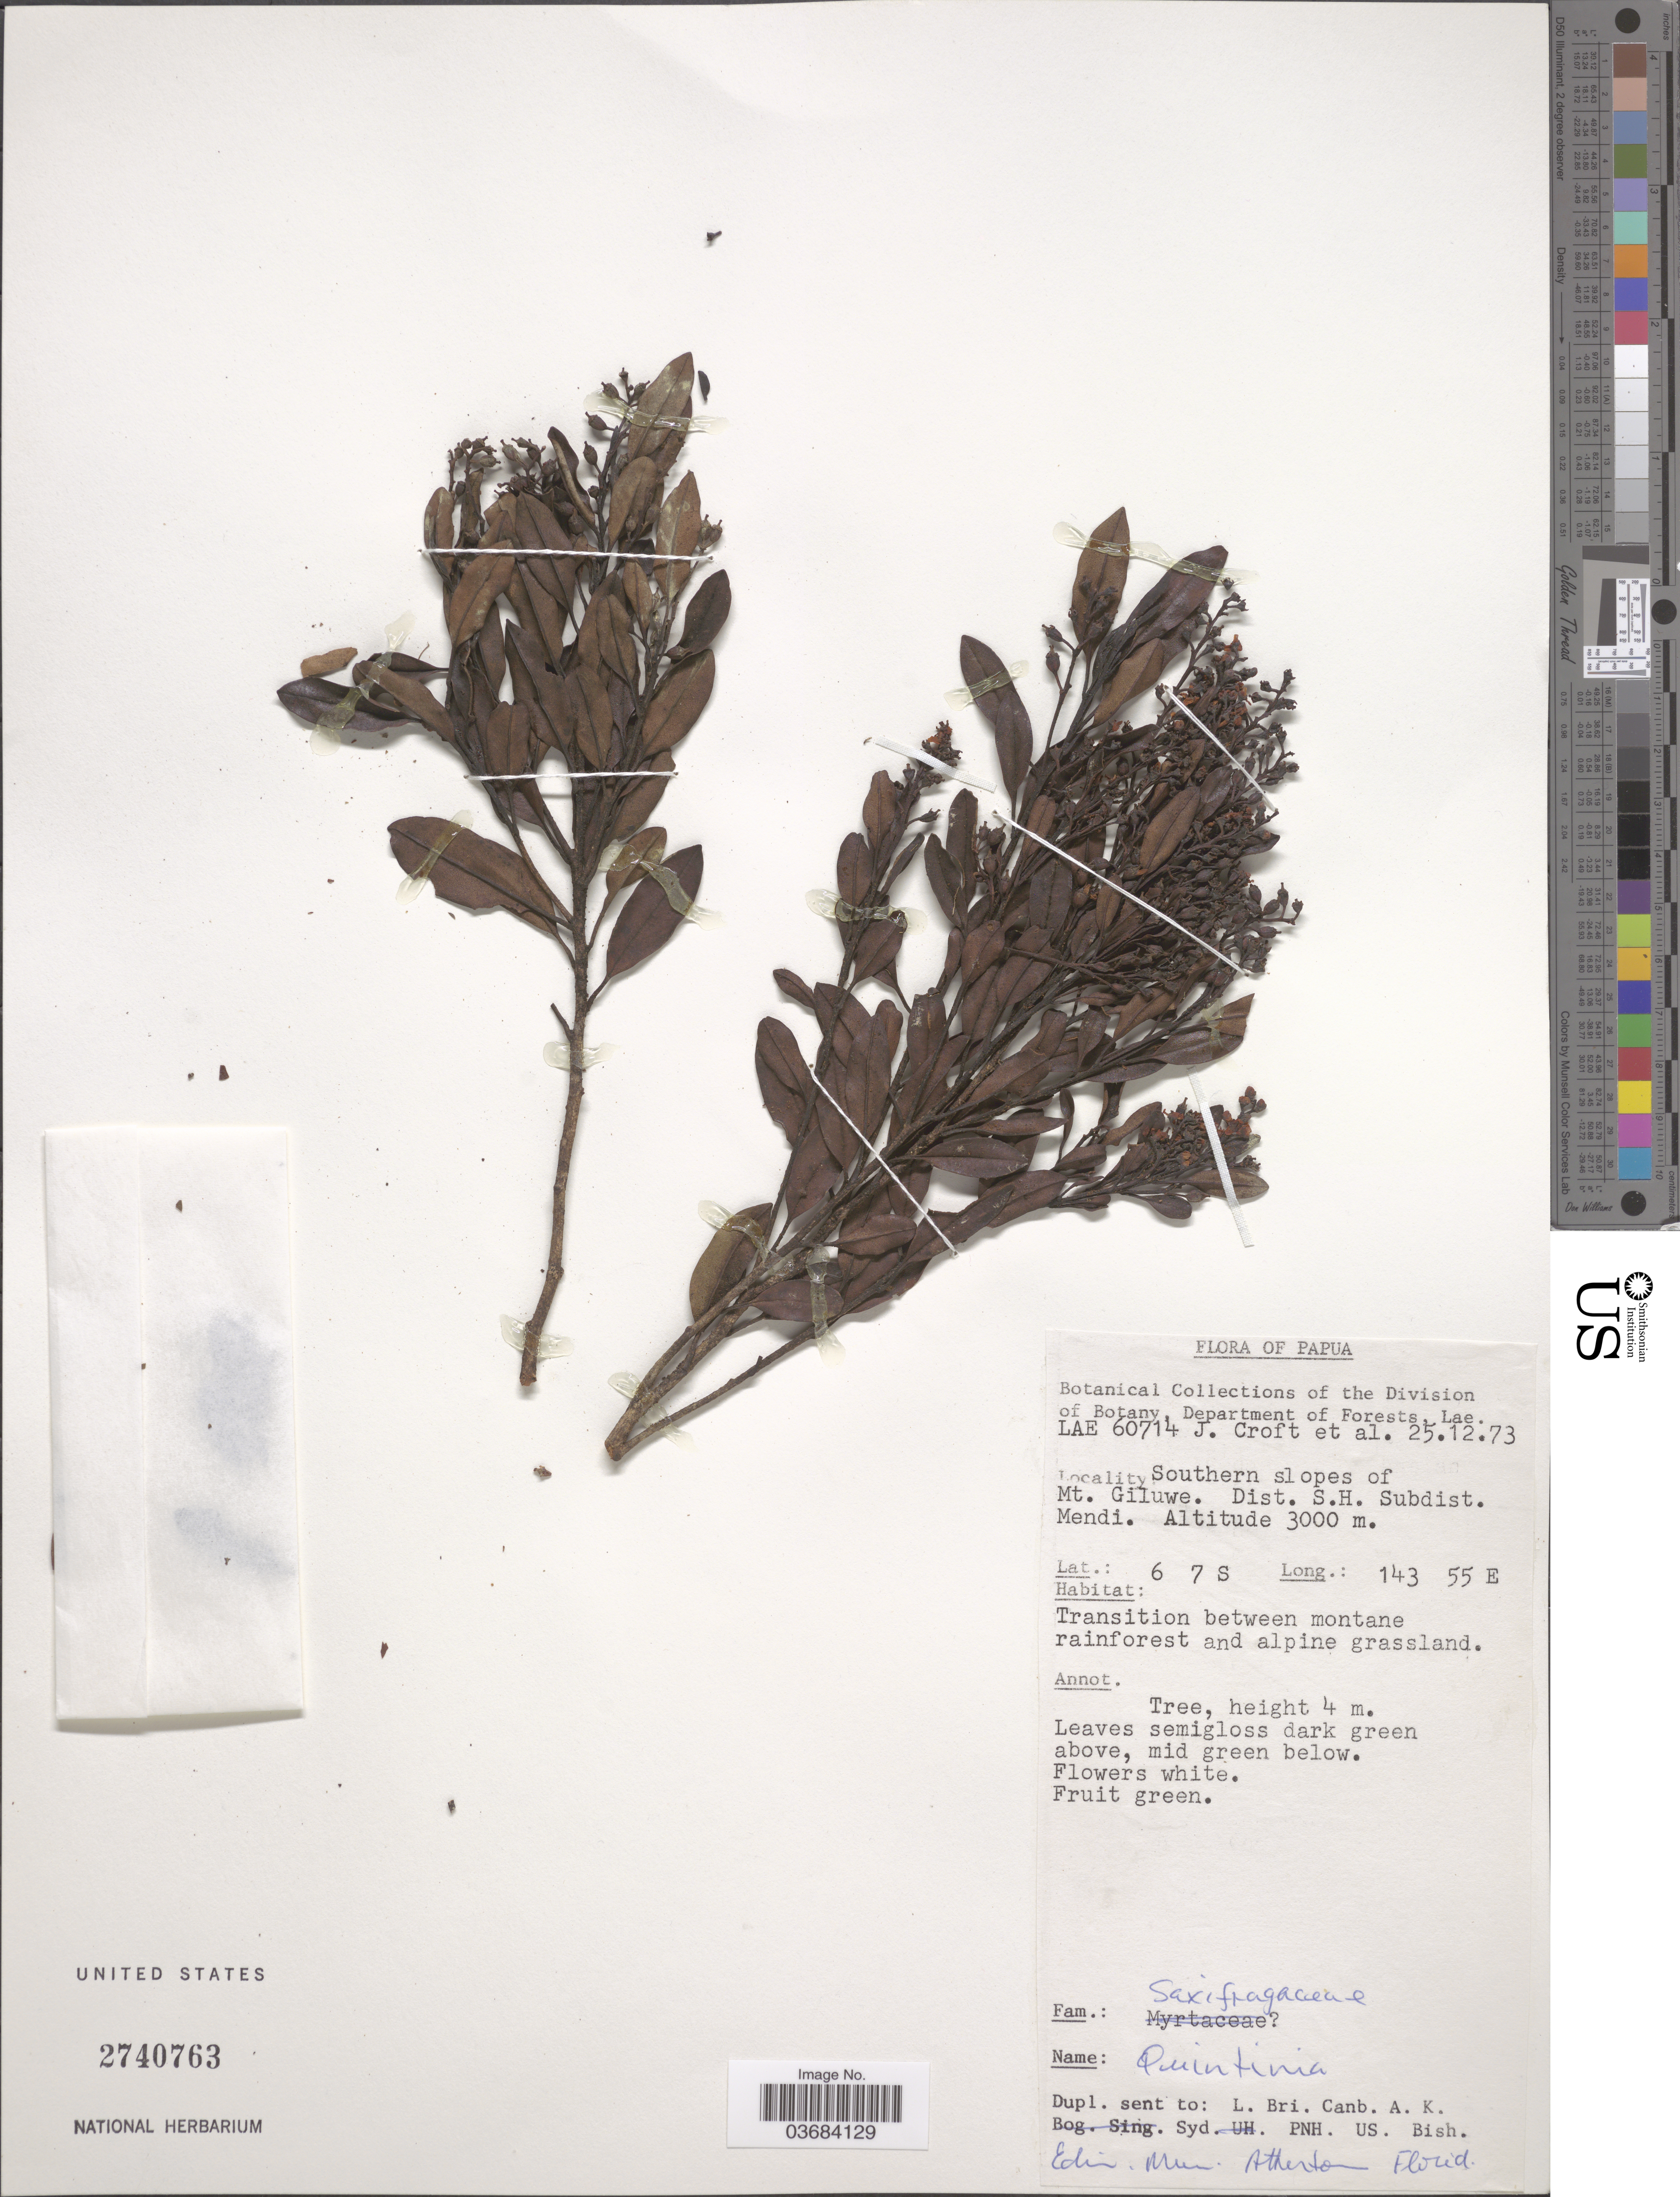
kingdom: Plantae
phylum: Tracheophyta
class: Magnoliopsida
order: Paracryphiales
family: Paracryphiaceae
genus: Quintinia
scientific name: Quintinia sp.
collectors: J. Croft & et al.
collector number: LAE60714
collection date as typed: Transcribed d/m/y: 25/12/73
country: Papua New Guinea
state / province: Southern Highlands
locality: Papua. Southern slopes of Mt. Giluwe. Dist. S.H. Subdist. Mendi. Transition between montane rainforest and alpine grassland.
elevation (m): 3000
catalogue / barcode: US 2740763